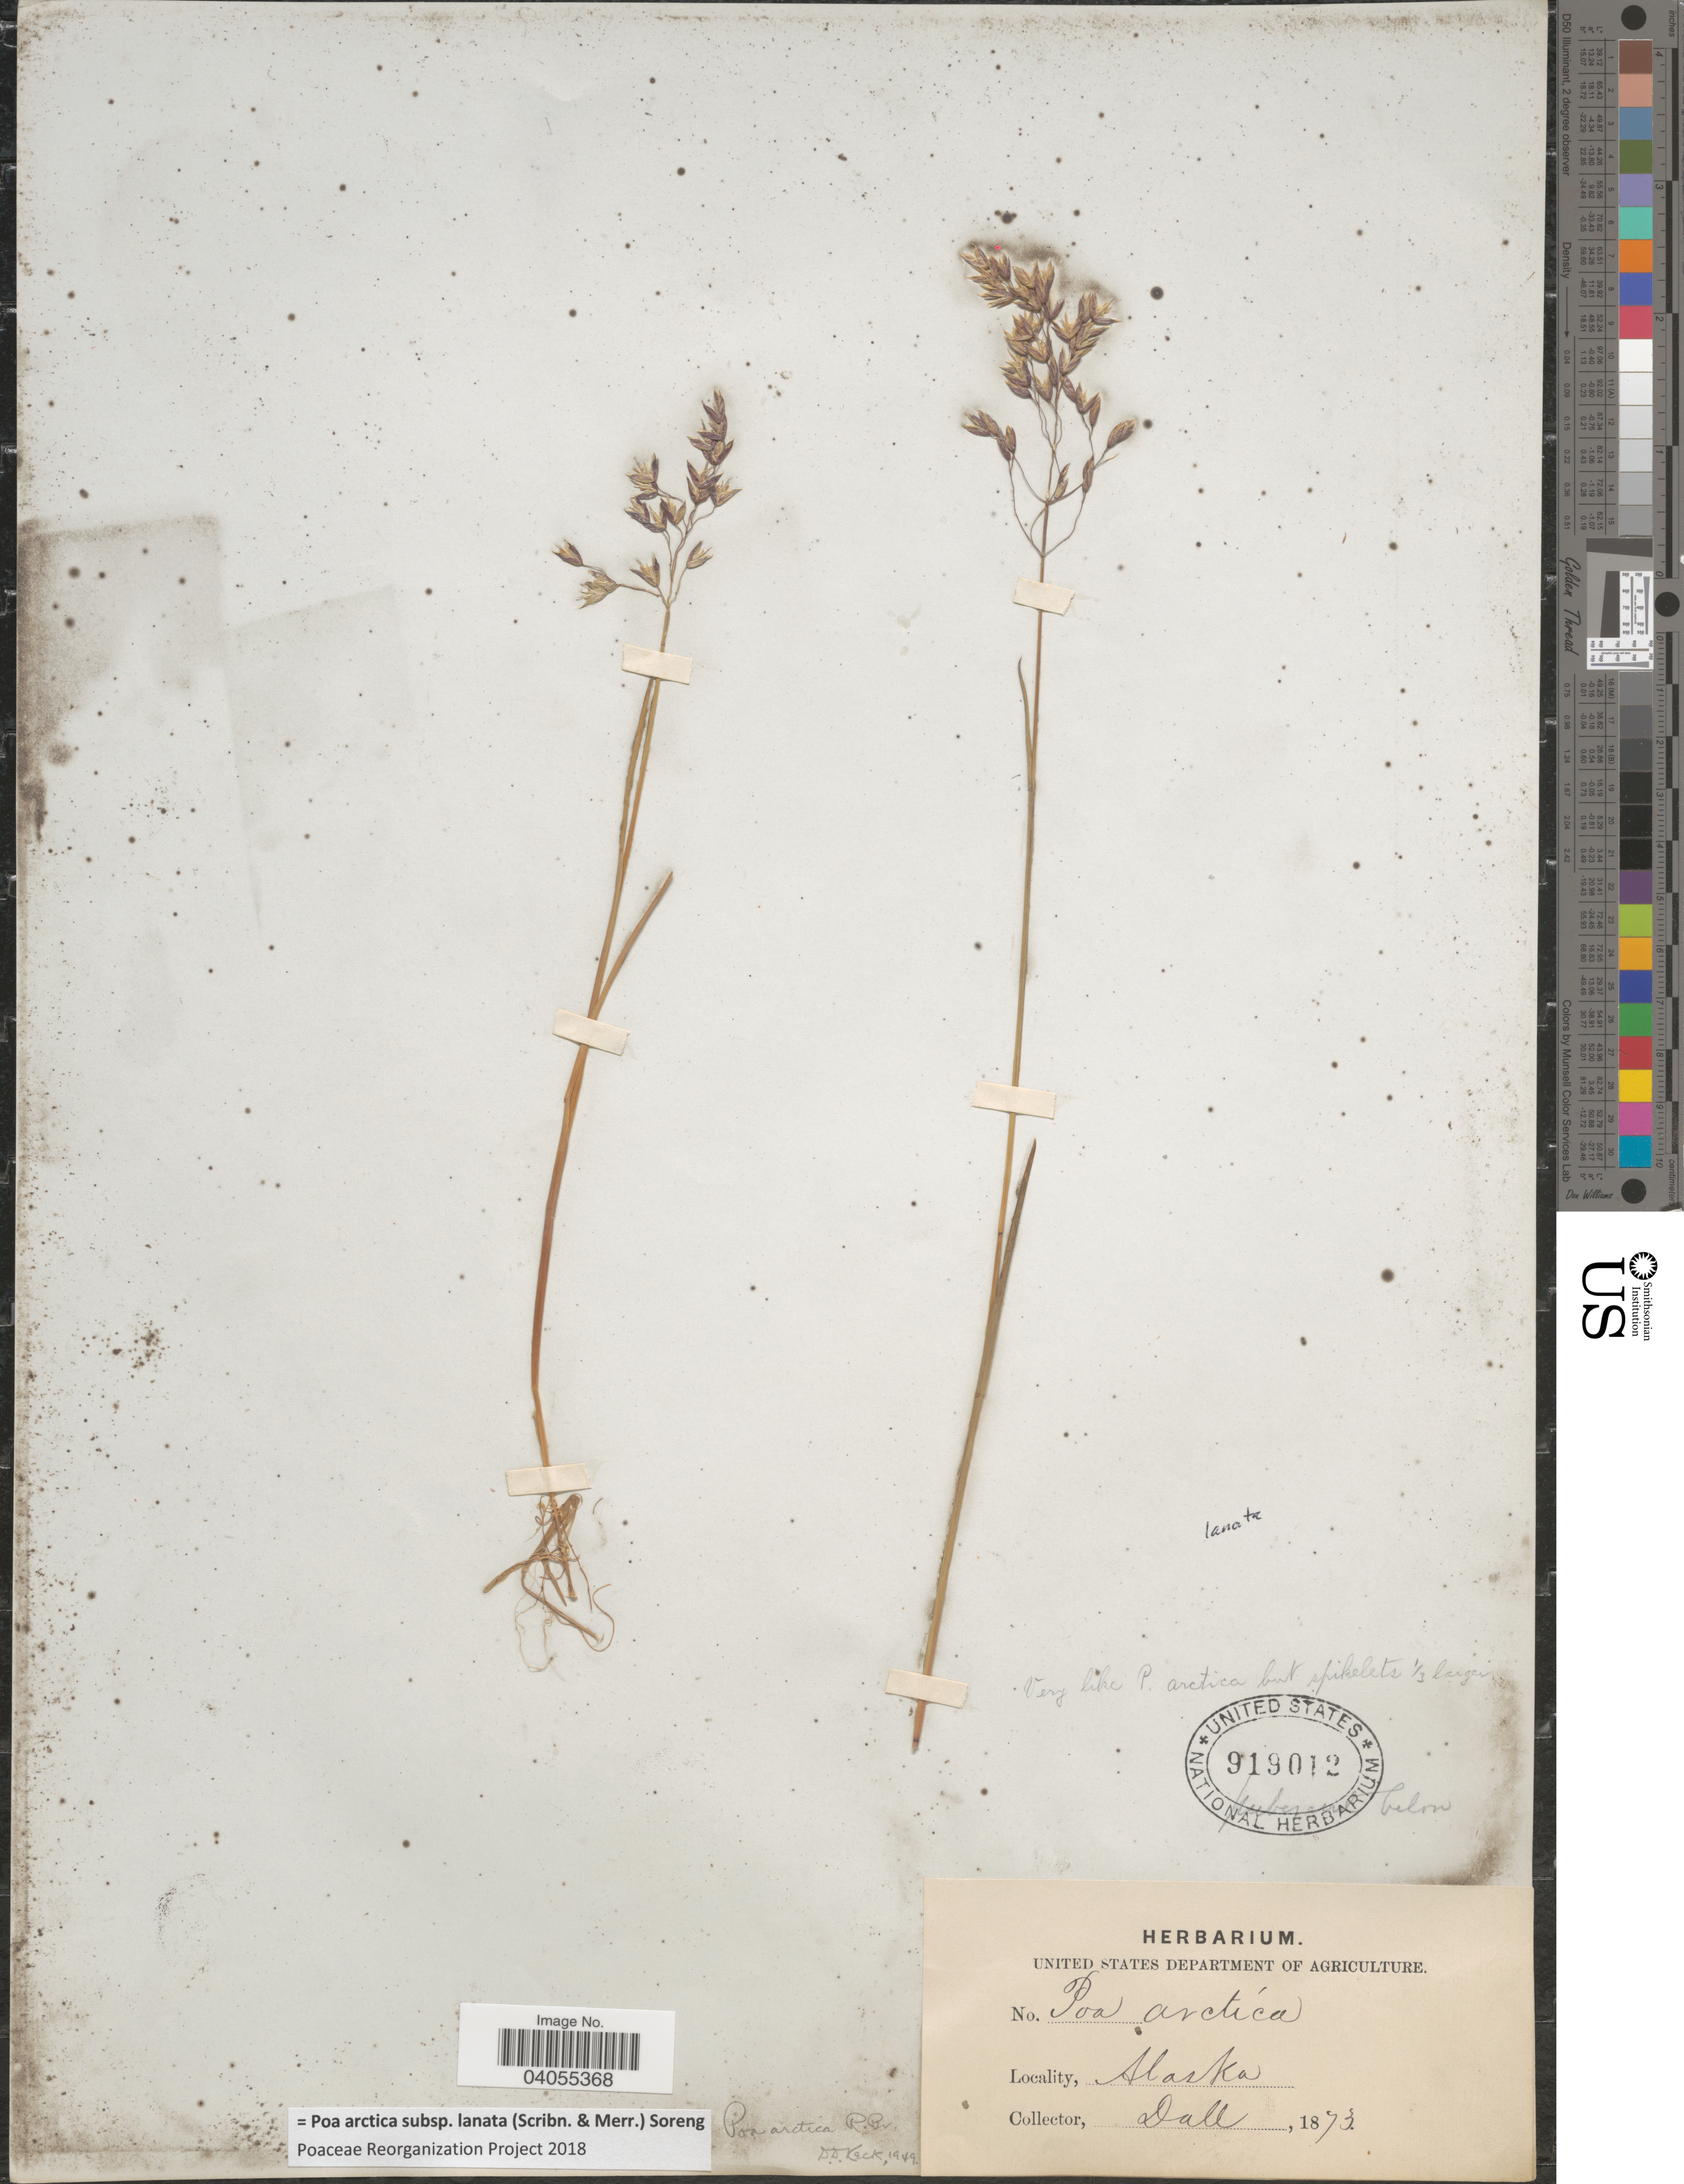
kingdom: Plantae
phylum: Tracheophyta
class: Liliopsida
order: Poales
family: Poaceae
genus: Poa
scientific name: Poa arctica subsp. lanata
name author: (Scribn. & Merr.) Soreng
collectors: -. Dall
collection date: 1873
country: United States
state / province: Alaska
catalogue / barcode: US 919012